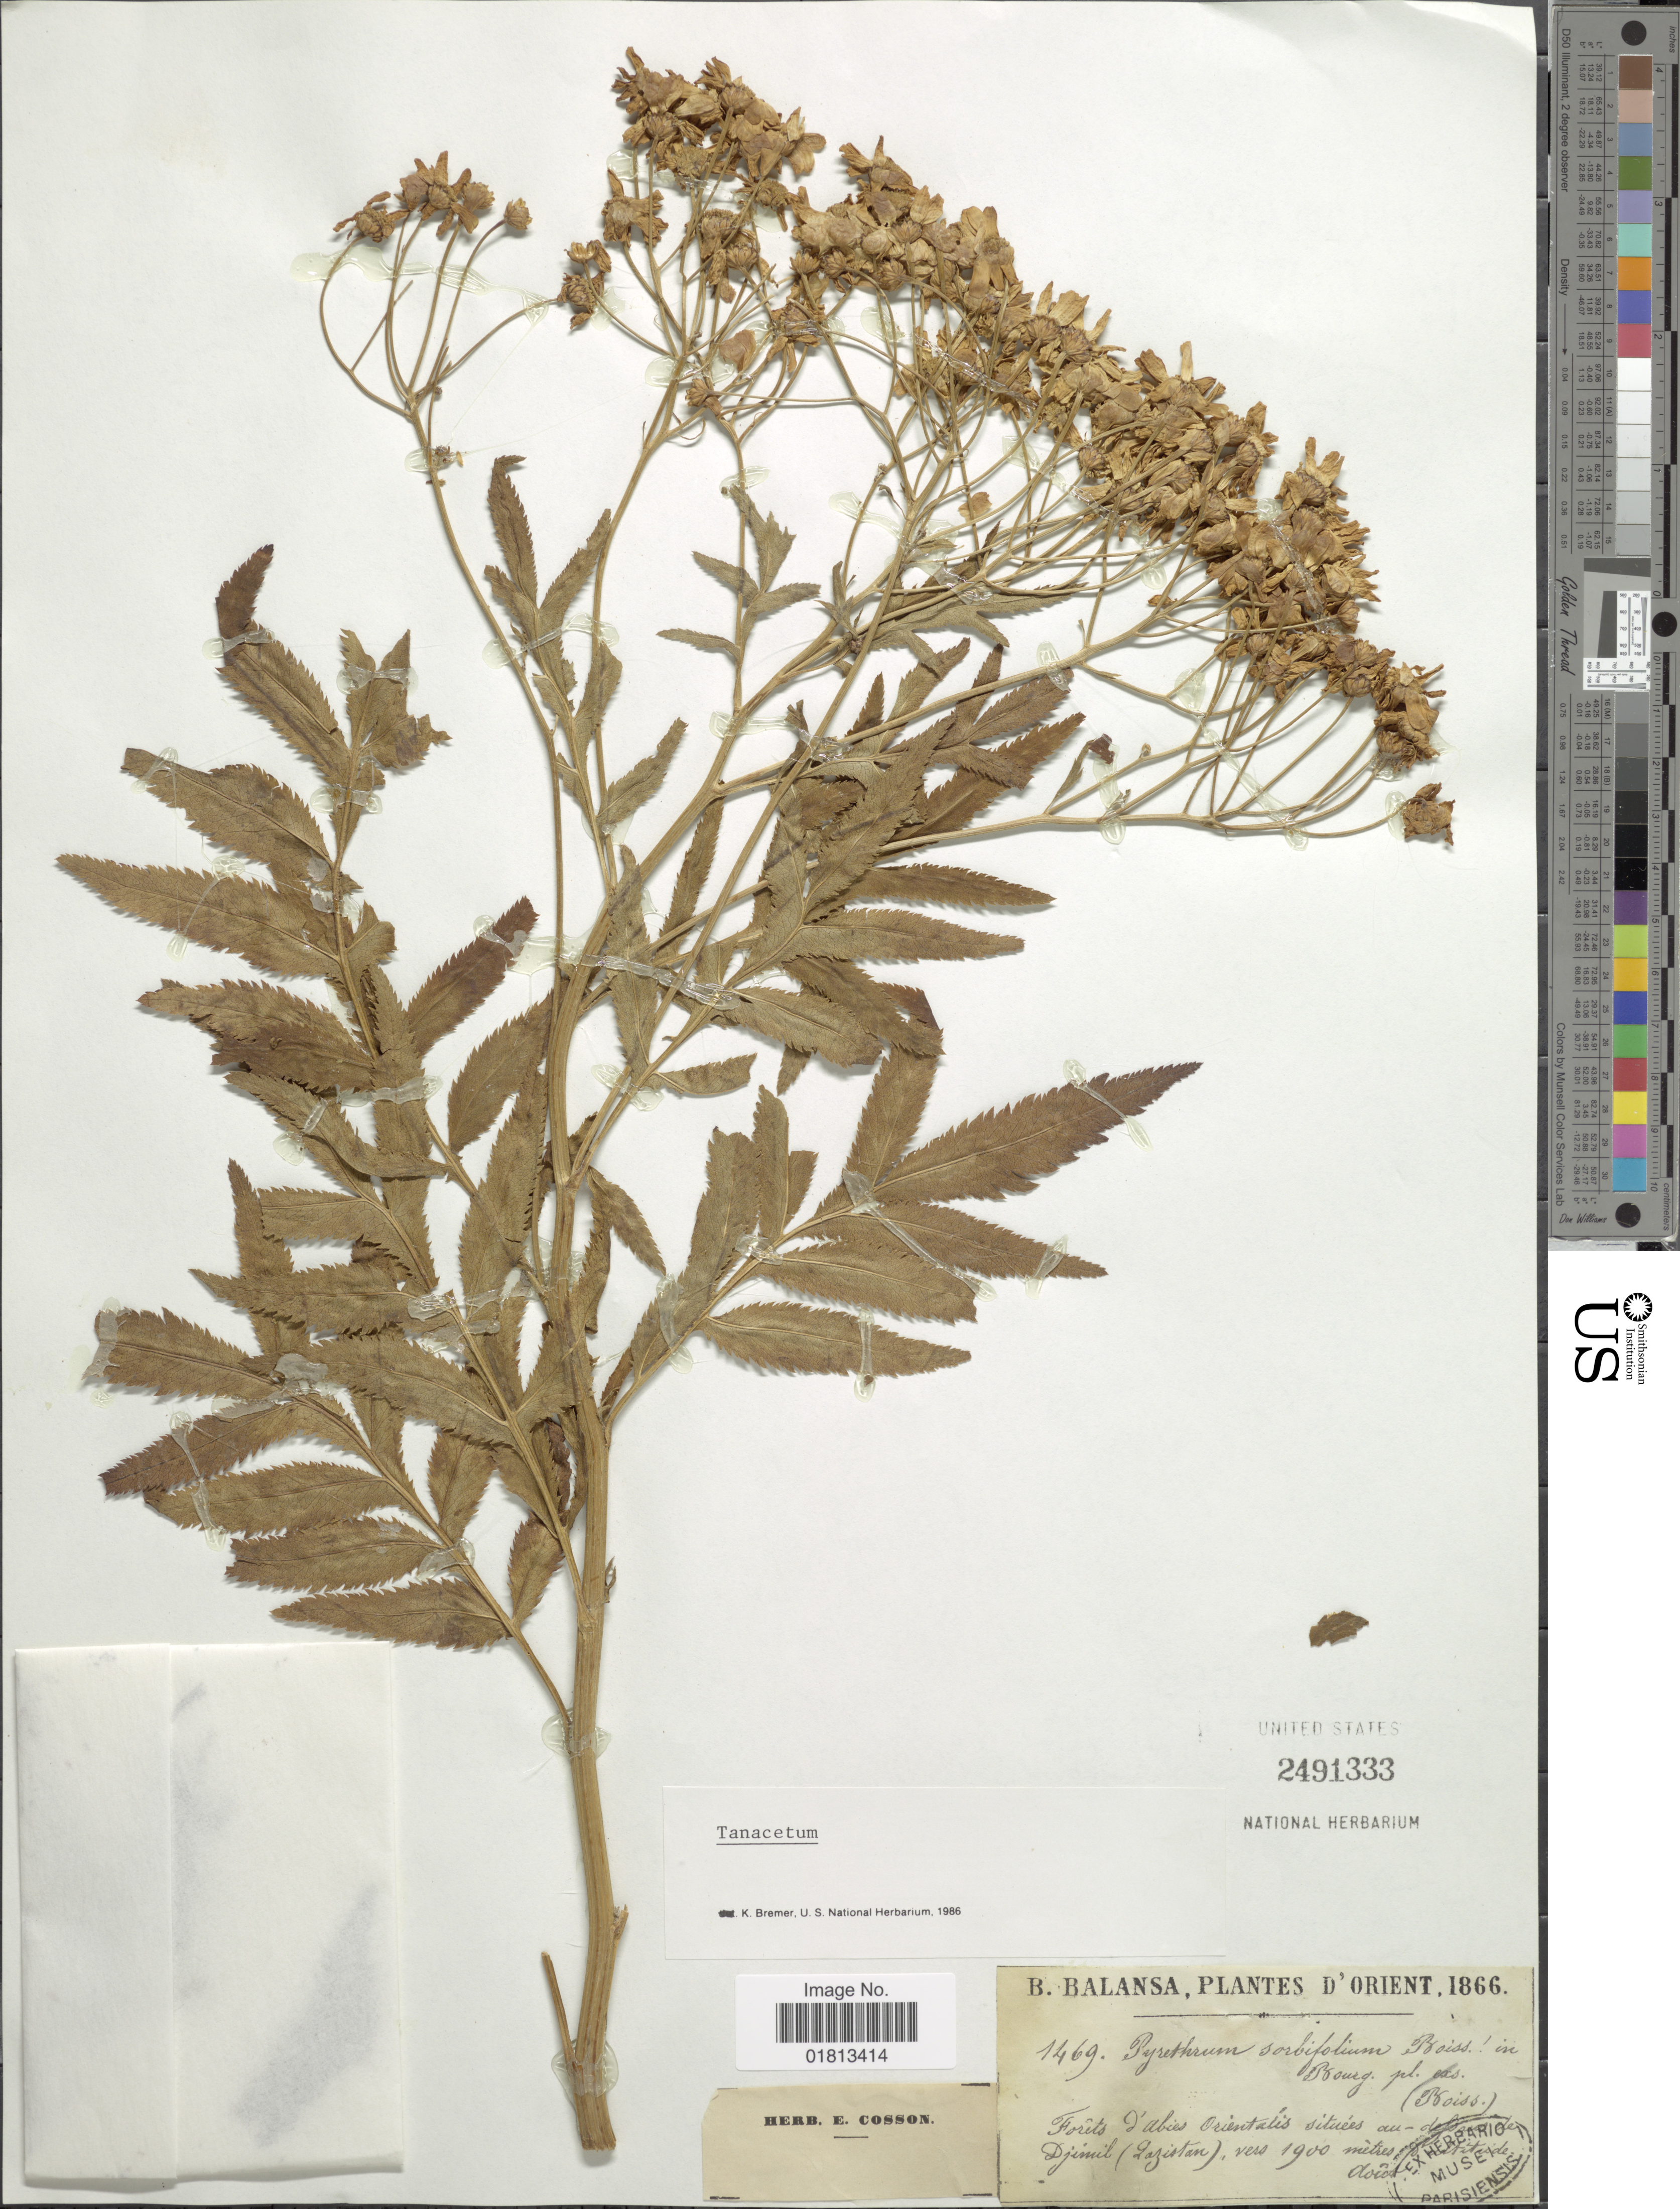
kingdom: Plantae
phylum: Tracheophyta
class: Magnoliopsida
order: Asterales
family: Asteraceae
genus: Tanacetum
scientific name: Tanacetum sorbifolium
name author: (Boiss.) Grierson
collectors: B. Balansa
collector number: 1469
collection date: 1866-08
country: Turkey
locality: D' Orient. Forets d'abies orientalis situees au-defs, Djimil (Lazistan)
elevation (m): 1900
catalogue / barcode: US 2491333